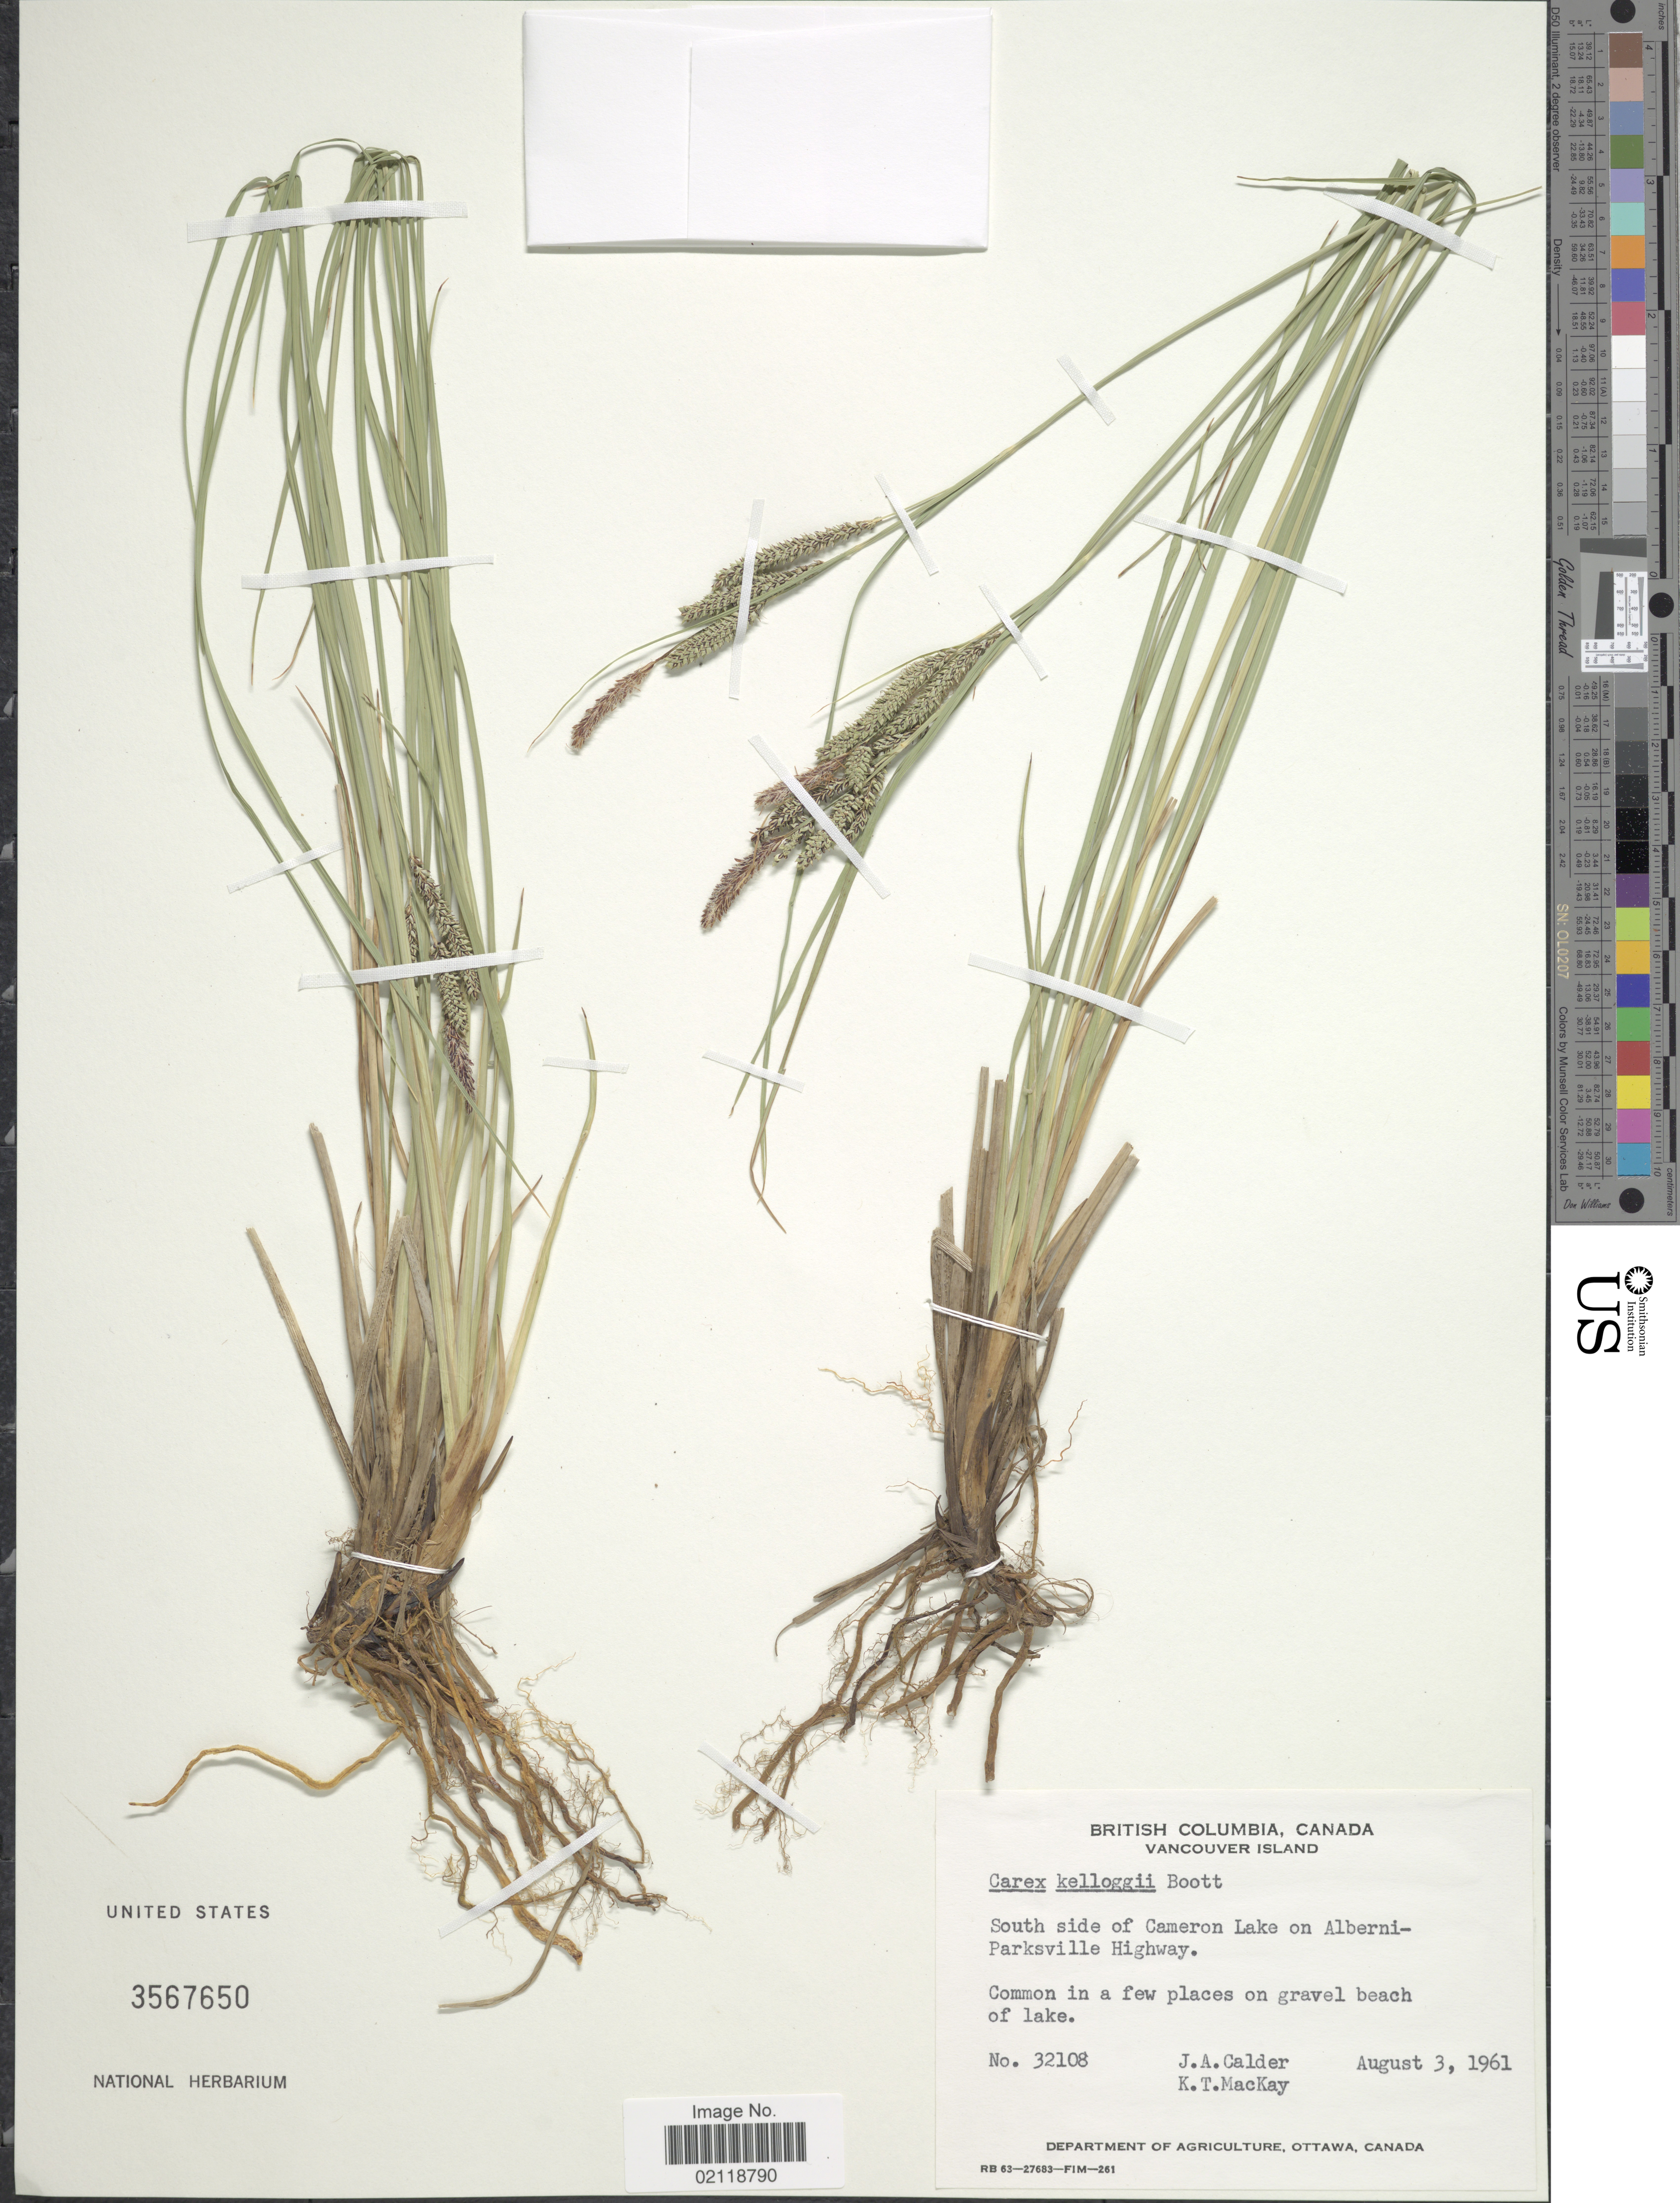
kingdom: Plantae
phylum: Tracheophyta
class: Liliopsida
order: Poales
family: Cyperaceae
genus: Carex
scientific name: Carex kelloggii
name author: W. Boott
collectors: J. A. Calder & K. T. Mackay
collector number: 32108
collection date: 1961-08-03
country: Canada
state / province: British Columbia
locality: Vancouver Island, south side of Cameron Lake on Alberni-Parksville Highway, common in a few places on gravel beach of lake.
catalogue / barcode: US 3567650